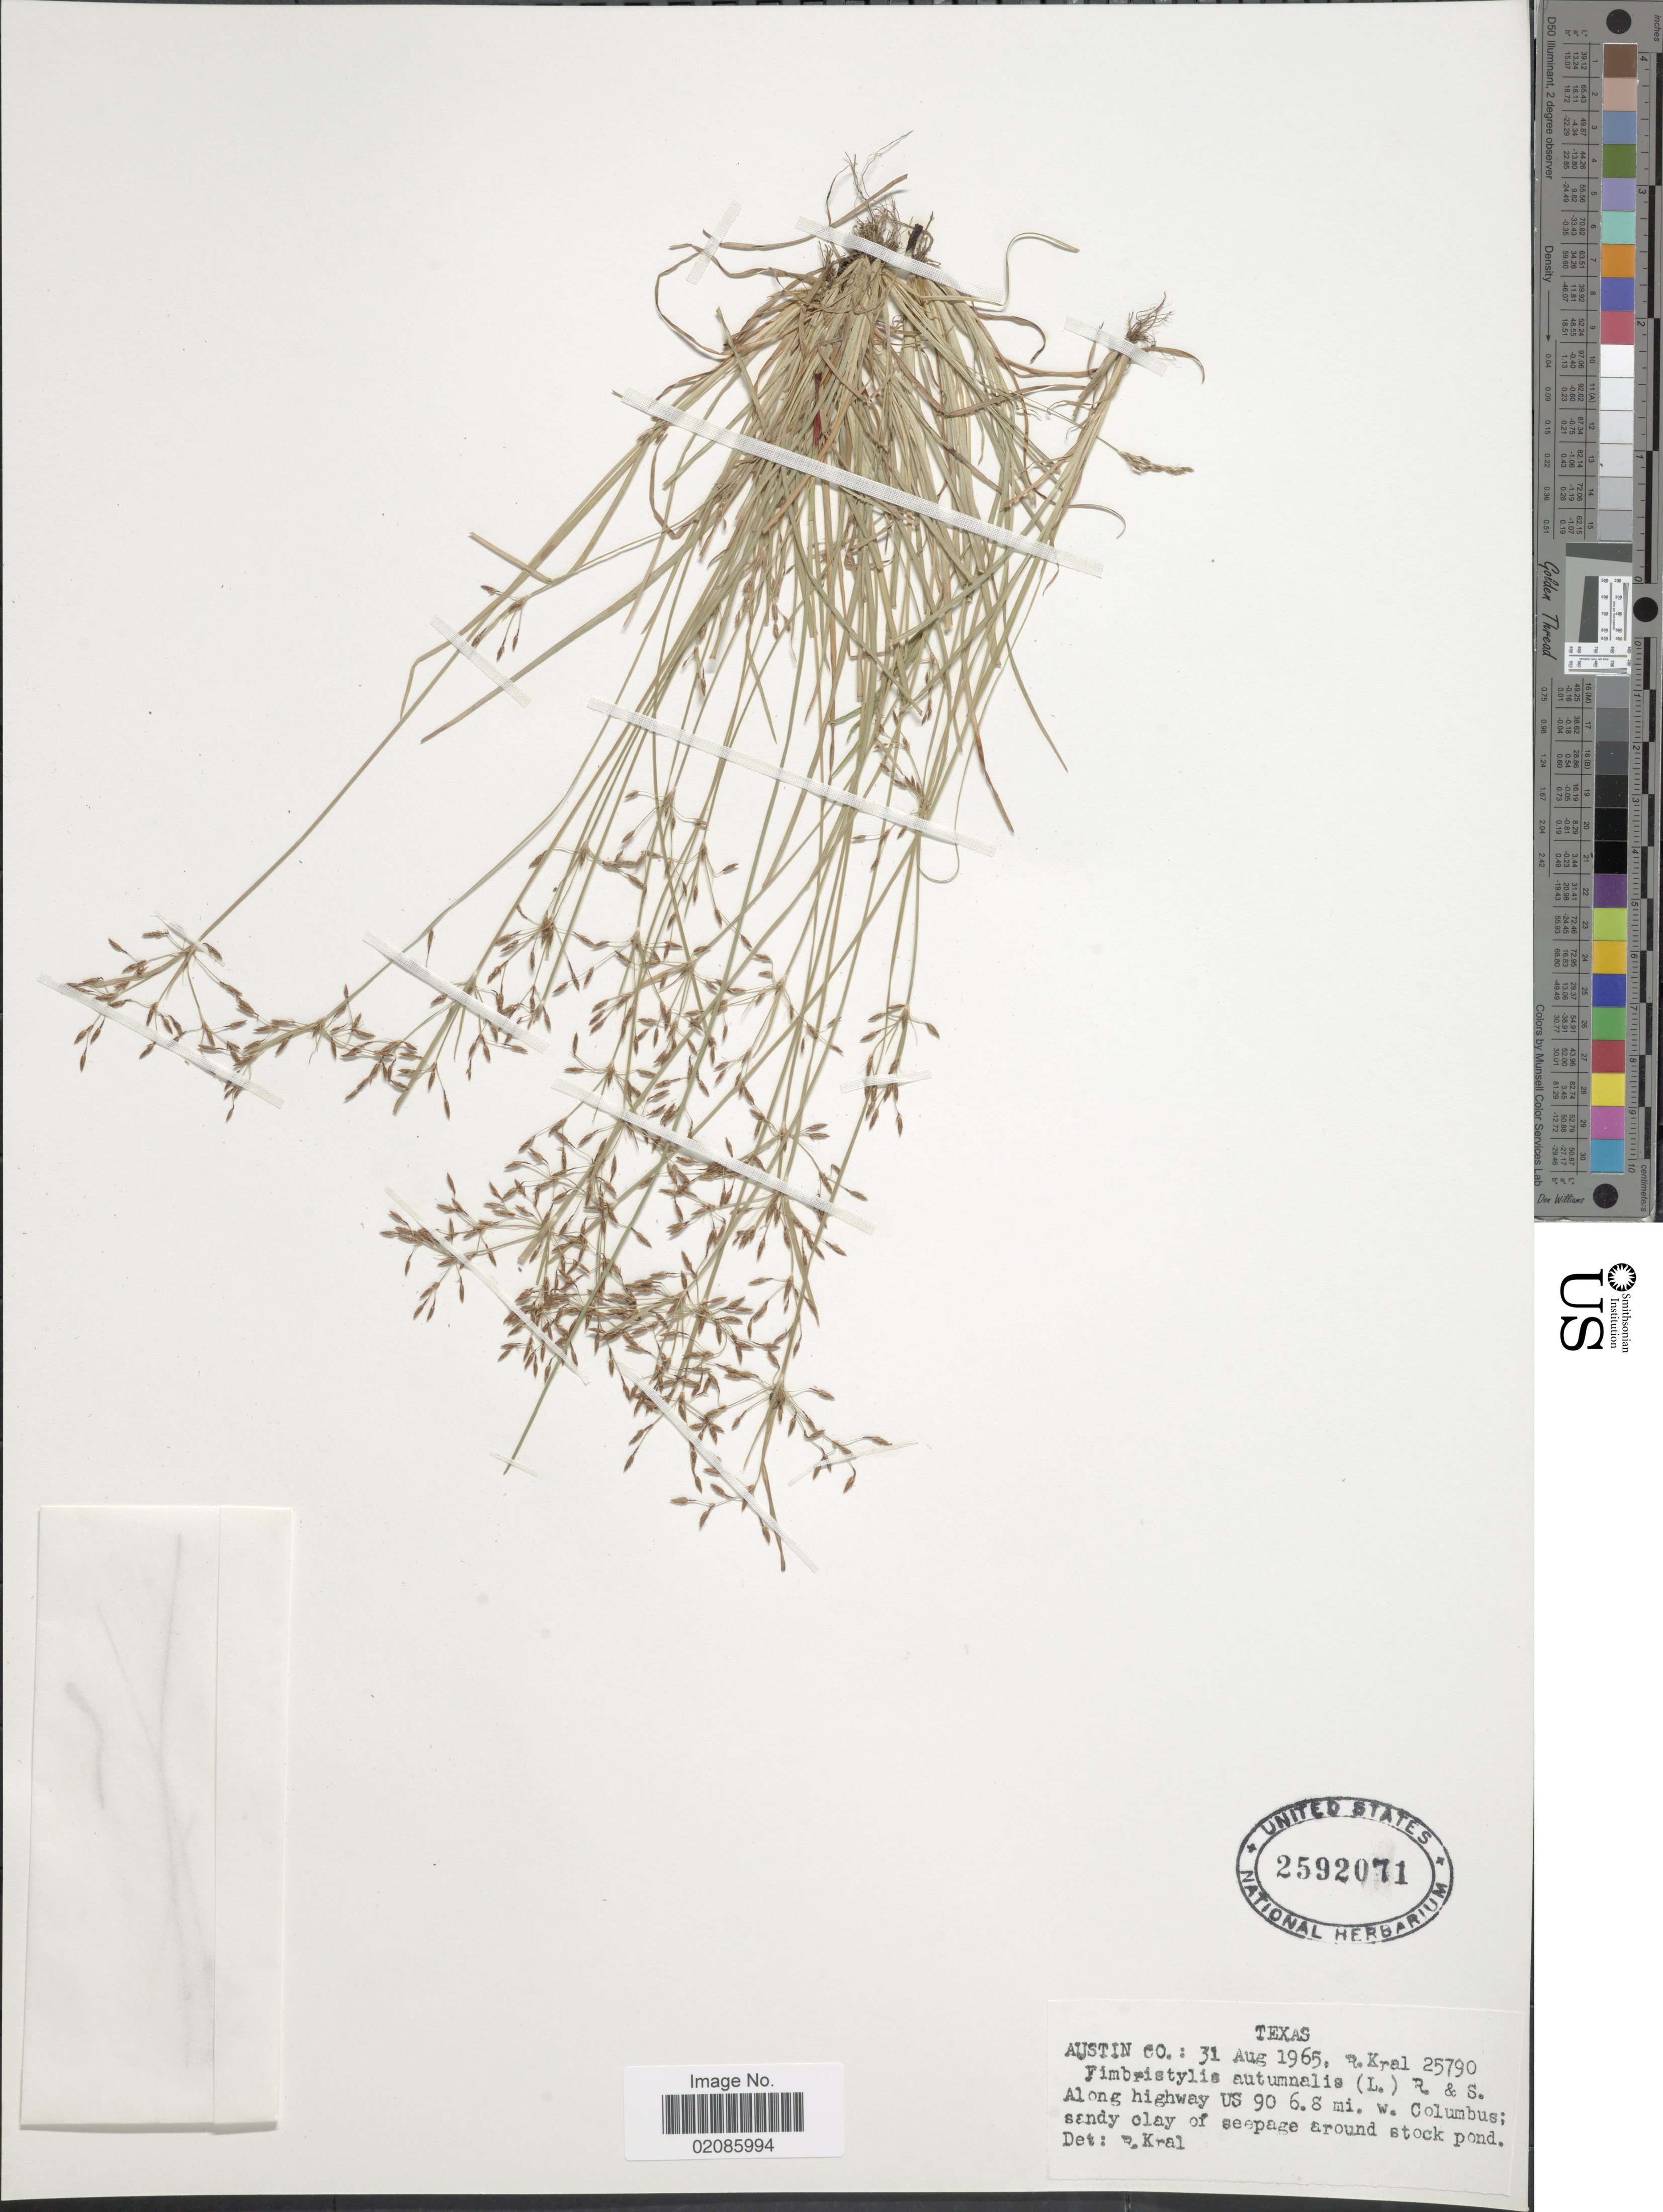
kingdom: Plantae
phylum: Tracheophyta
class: Liliopsida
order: Poales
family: Cyperaceae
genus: Fimbristylis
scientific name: Fimbristylis autumnalis (L.) Roem. & Schult.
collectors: R. Kral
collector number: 25790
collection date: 1965-08-31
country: United States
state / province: Texas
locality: Austin Co. Along highway US 90 6.8 mi. w. Columbus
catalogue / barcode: US 2592071